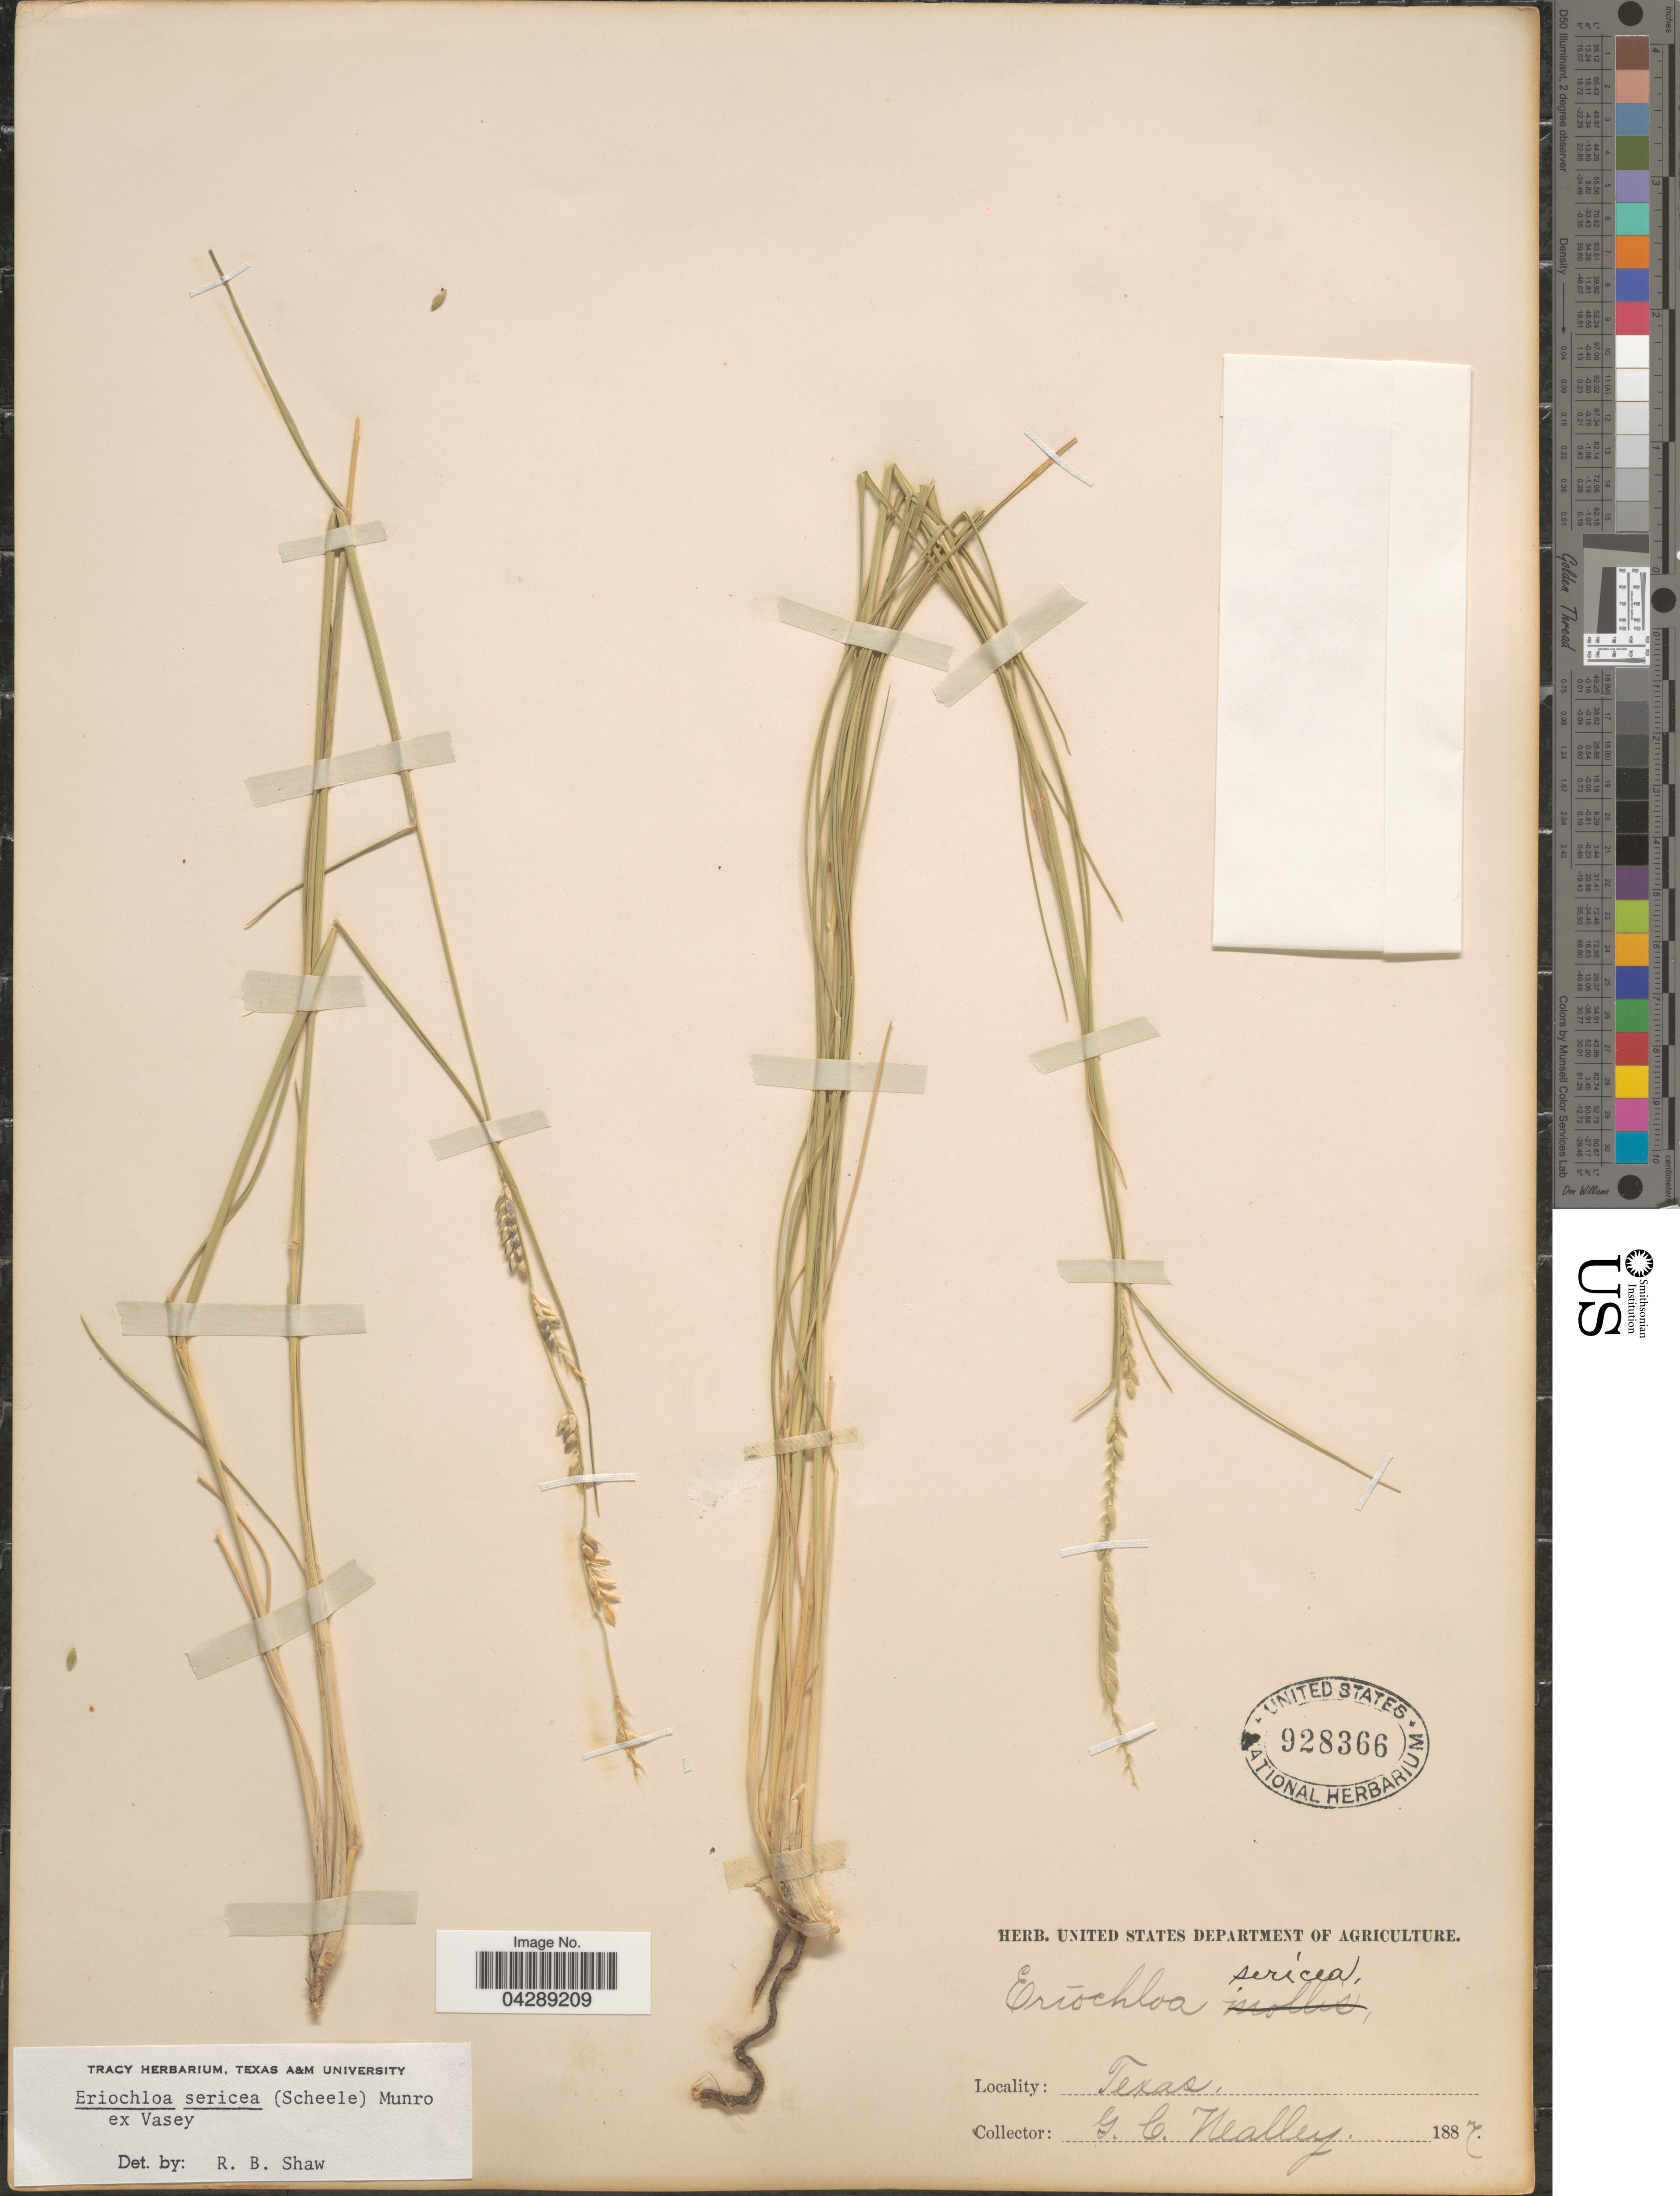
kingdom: Plantae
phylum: Tracheophyta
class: Liliopsida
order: Poales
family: Poaceae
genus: Eriochloa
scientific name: Eriochloa sericea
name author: (Scheele) Munro ex Vasey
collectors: G. C. Nealley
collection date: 1887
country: United States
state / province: Texas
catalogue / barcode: US 928366